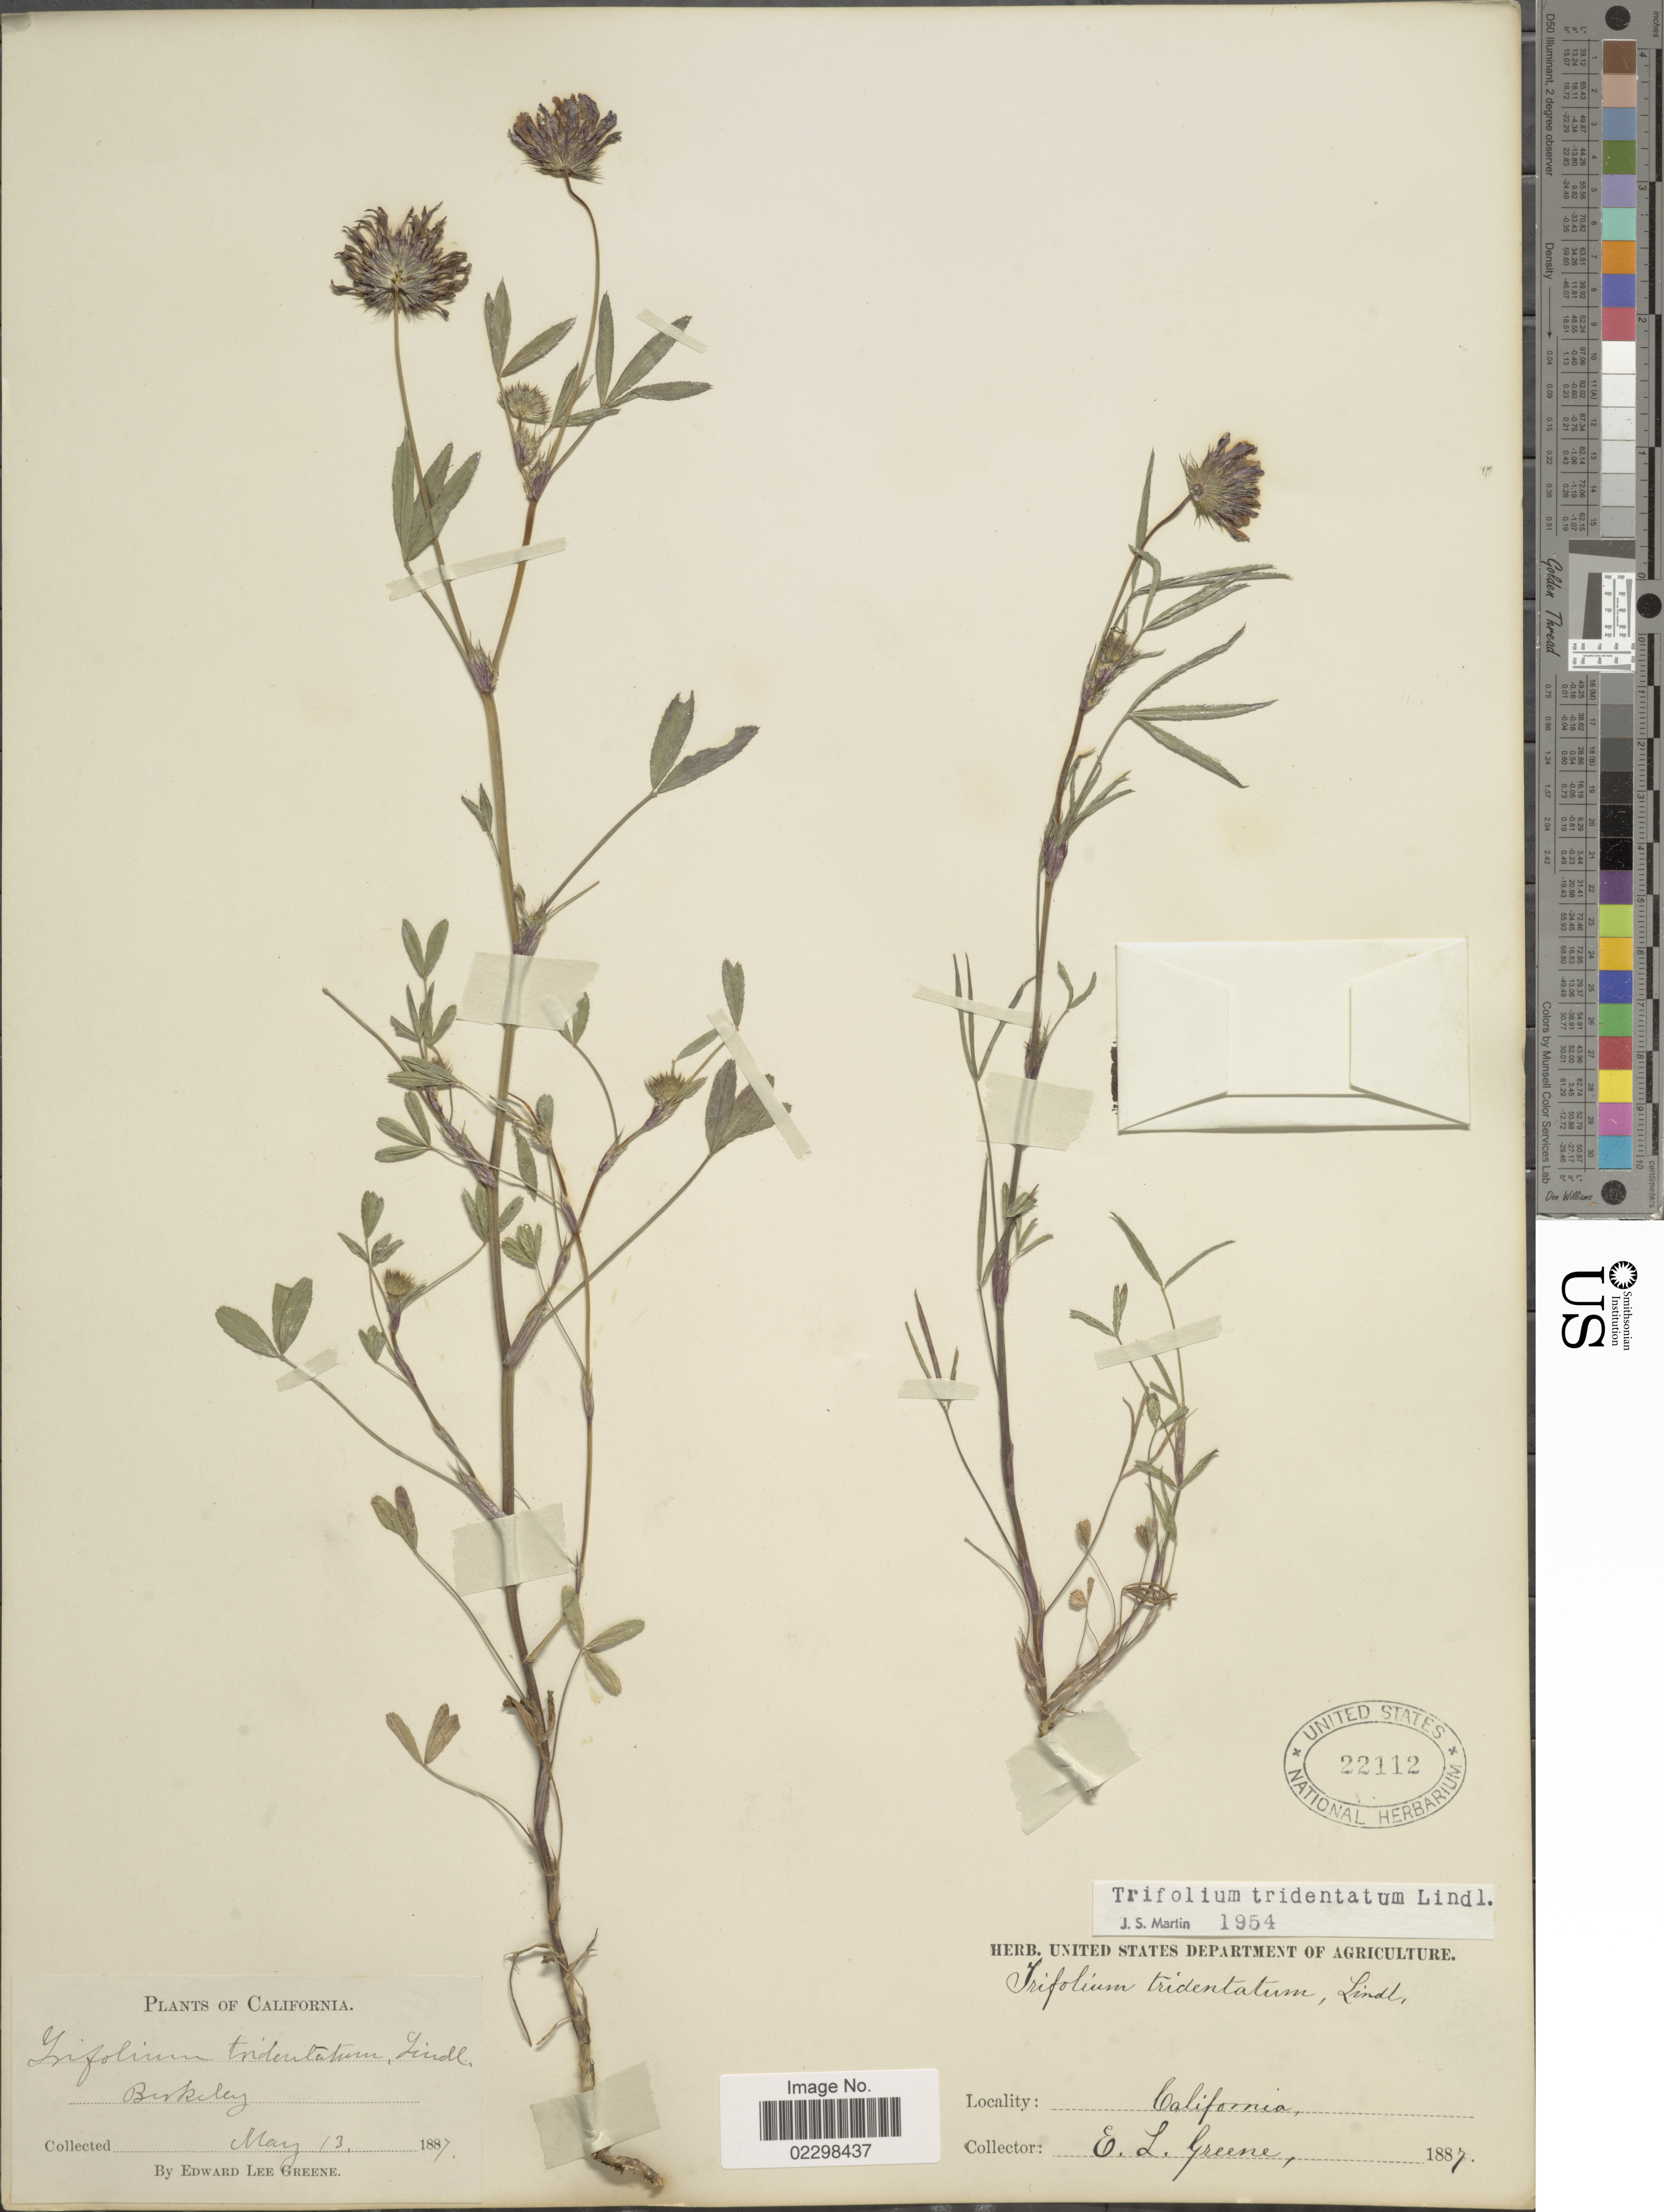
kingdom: Plantae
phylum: Tracheophyta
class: Magnoliopsida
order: Fabales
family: Fabaceae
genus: Trifolium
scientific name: Trifolium tridentatum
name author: Lindl.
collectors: E. L. Greene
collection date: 1887-05-13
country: United States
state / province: California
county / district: Alameda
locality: Berkeley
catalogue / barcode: US 22112